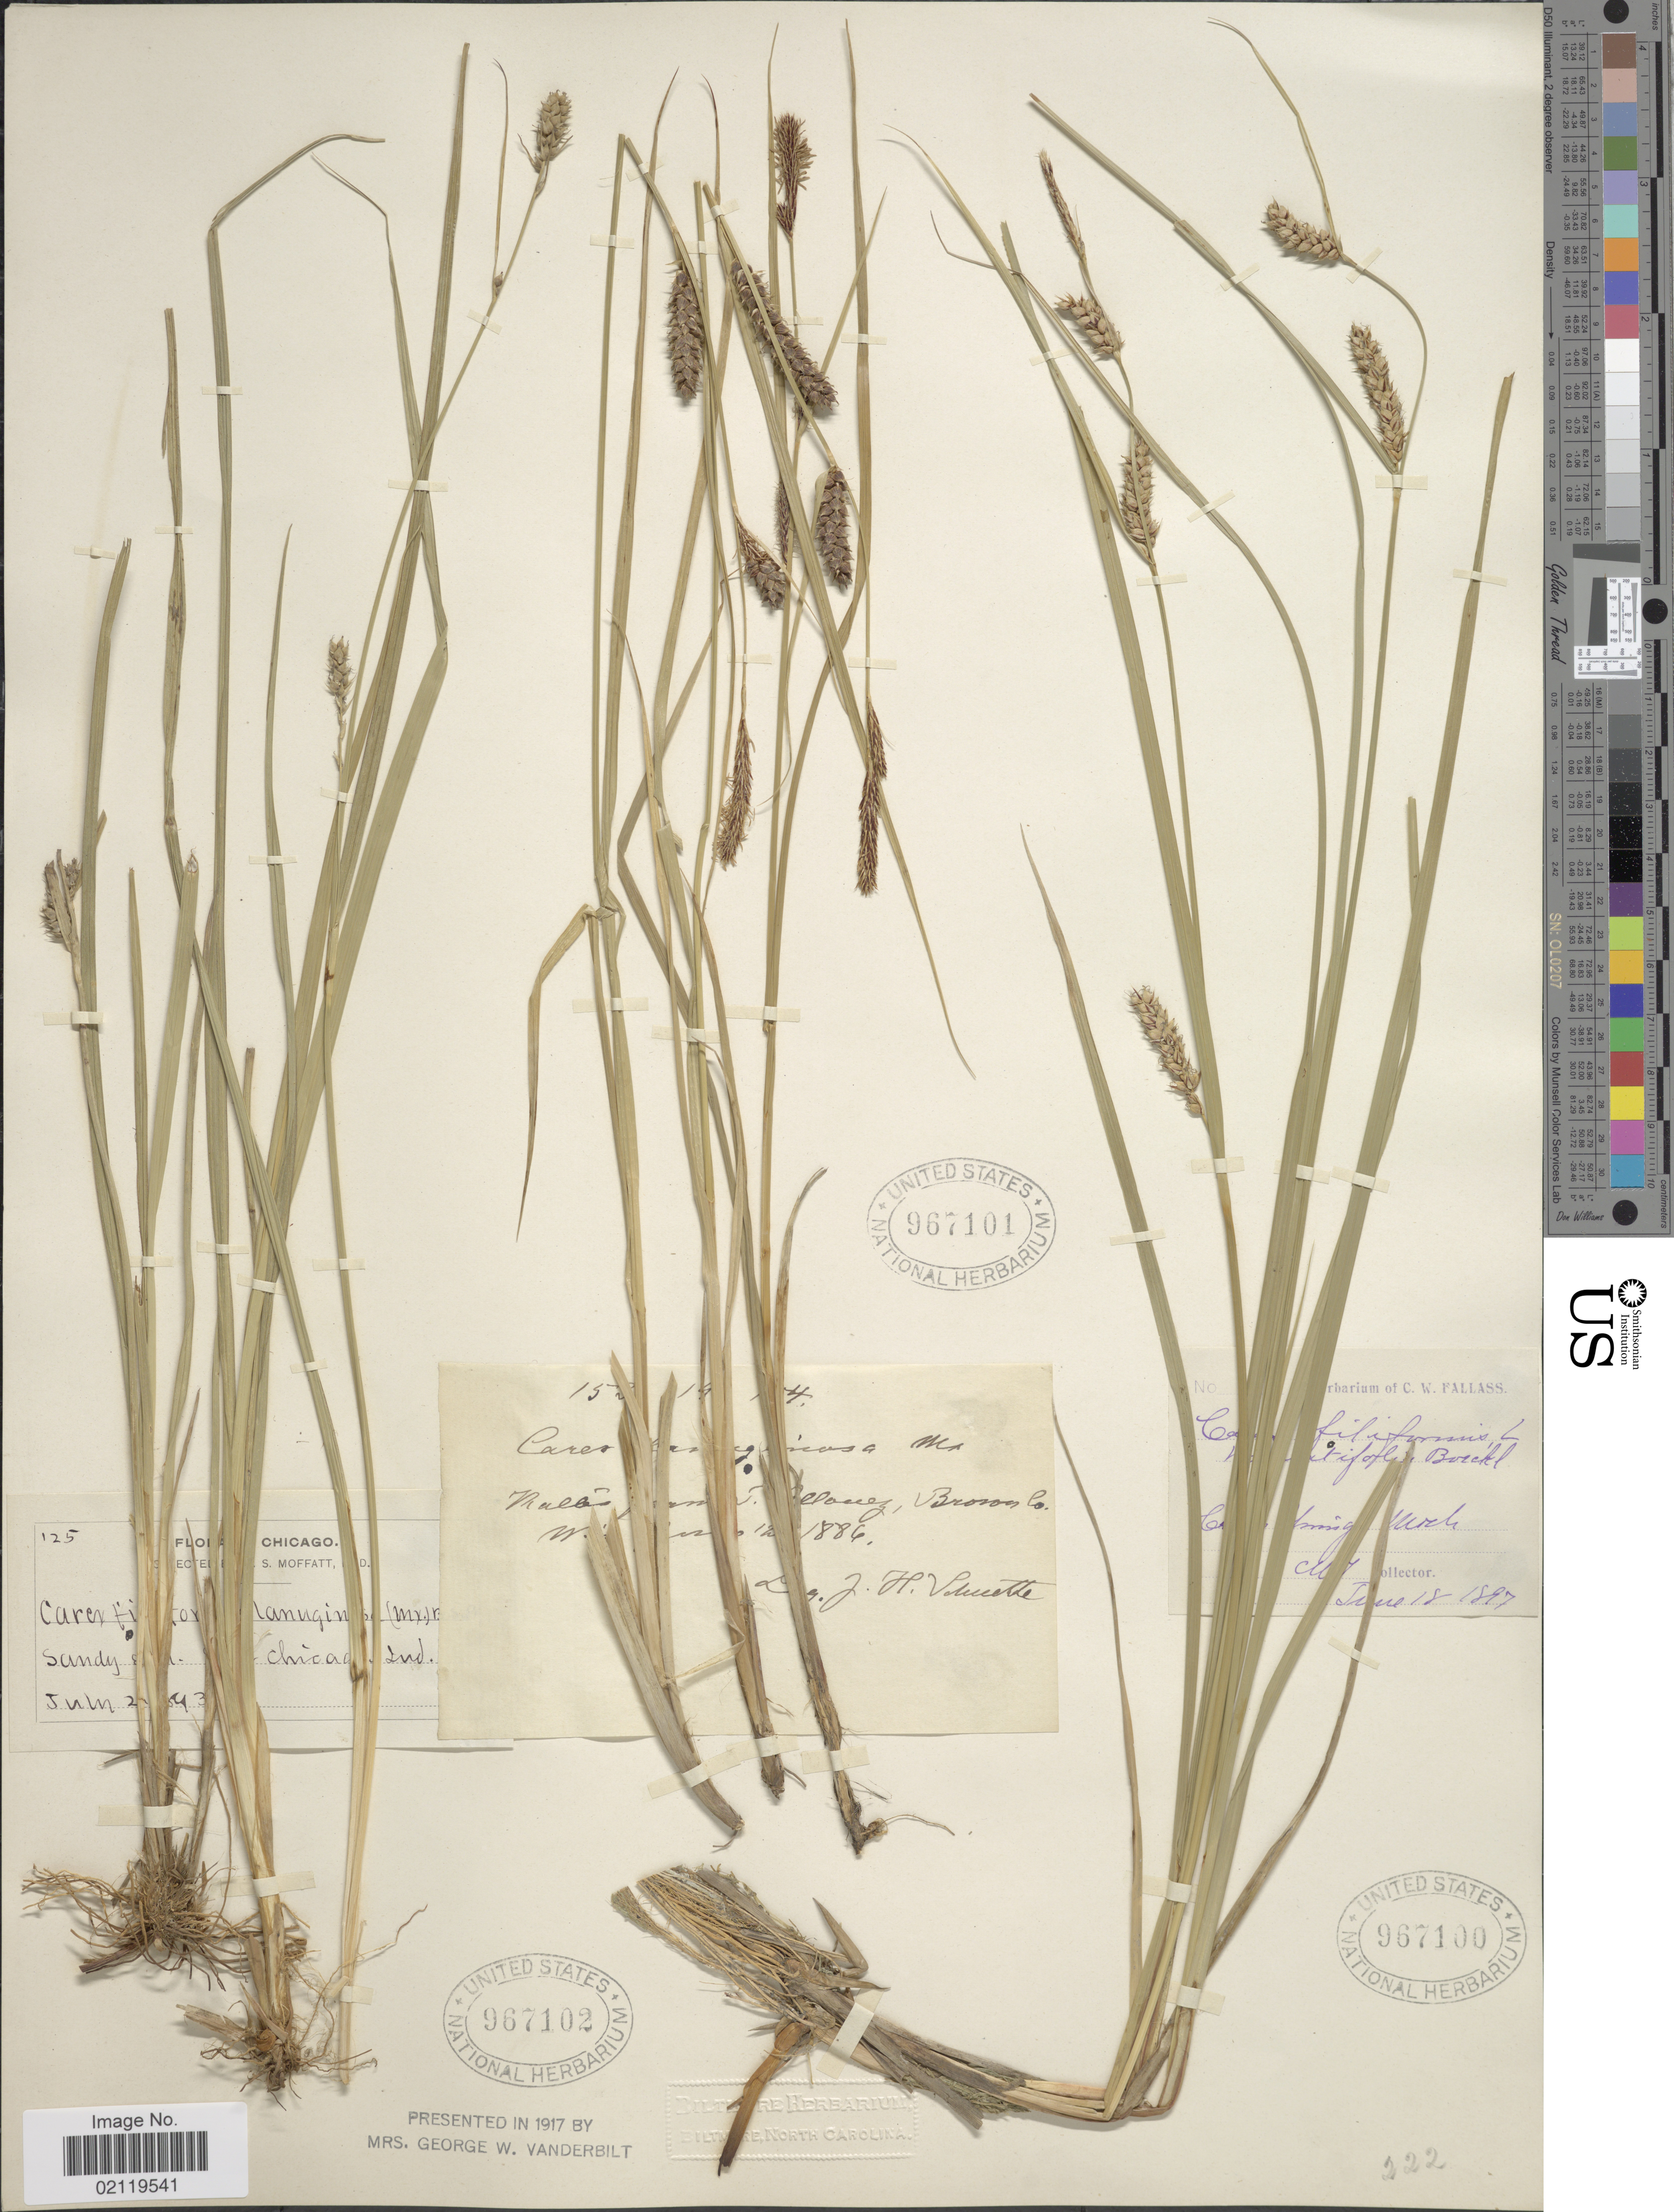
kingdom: Plantae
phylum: Tracheophyta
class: Liliopsida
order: Poales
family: Cyperaceae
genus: Carex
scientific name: Carex pellita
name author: Muhl. ex Willd.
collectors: C. Fallass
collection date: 1897-06-18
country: United States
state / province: Michigan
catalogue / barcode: US 967100-3